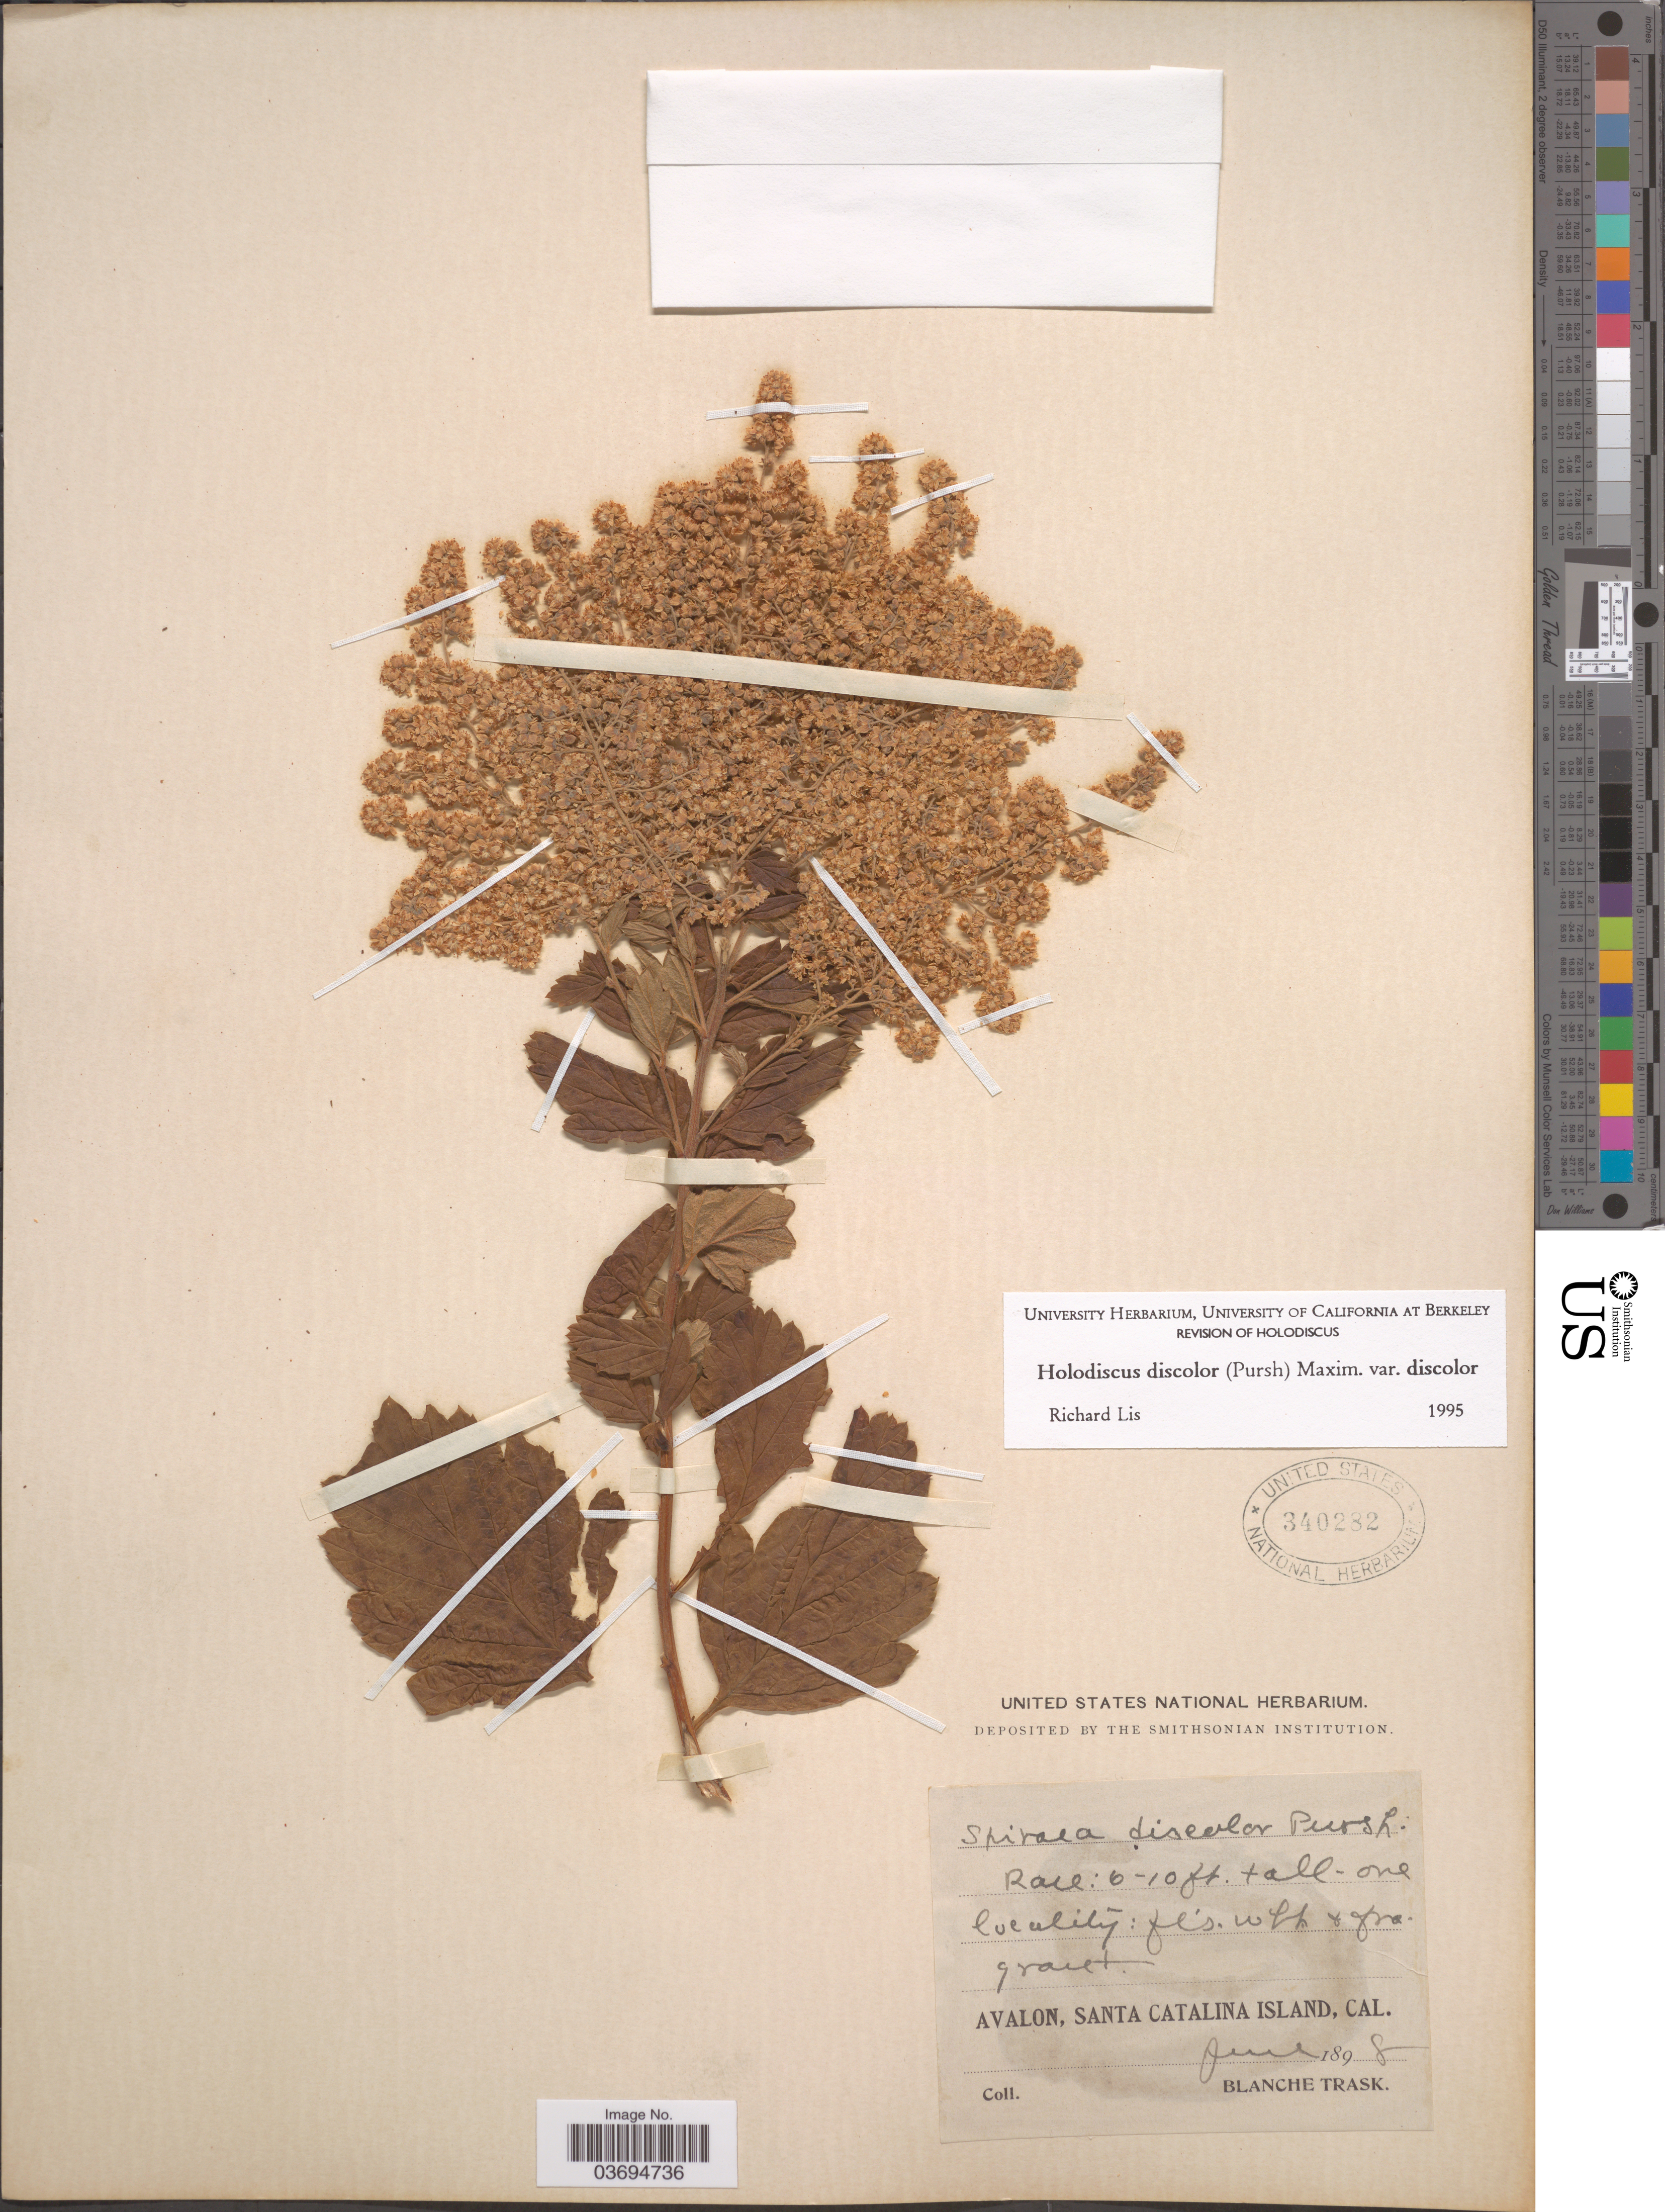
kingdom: Plantae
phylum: Tracheophyta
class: Magnoliopsida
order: Rosales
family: Rosaceae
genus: Holodiscus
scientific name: Holodiscus discolor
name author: (Pursh) Maxim.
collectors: B. Trask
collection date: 1898-06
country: United States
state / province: California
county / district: Los Angeles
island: Santa Catalina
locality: Avalon, Santa Catalina Island.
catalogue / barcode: US 340282